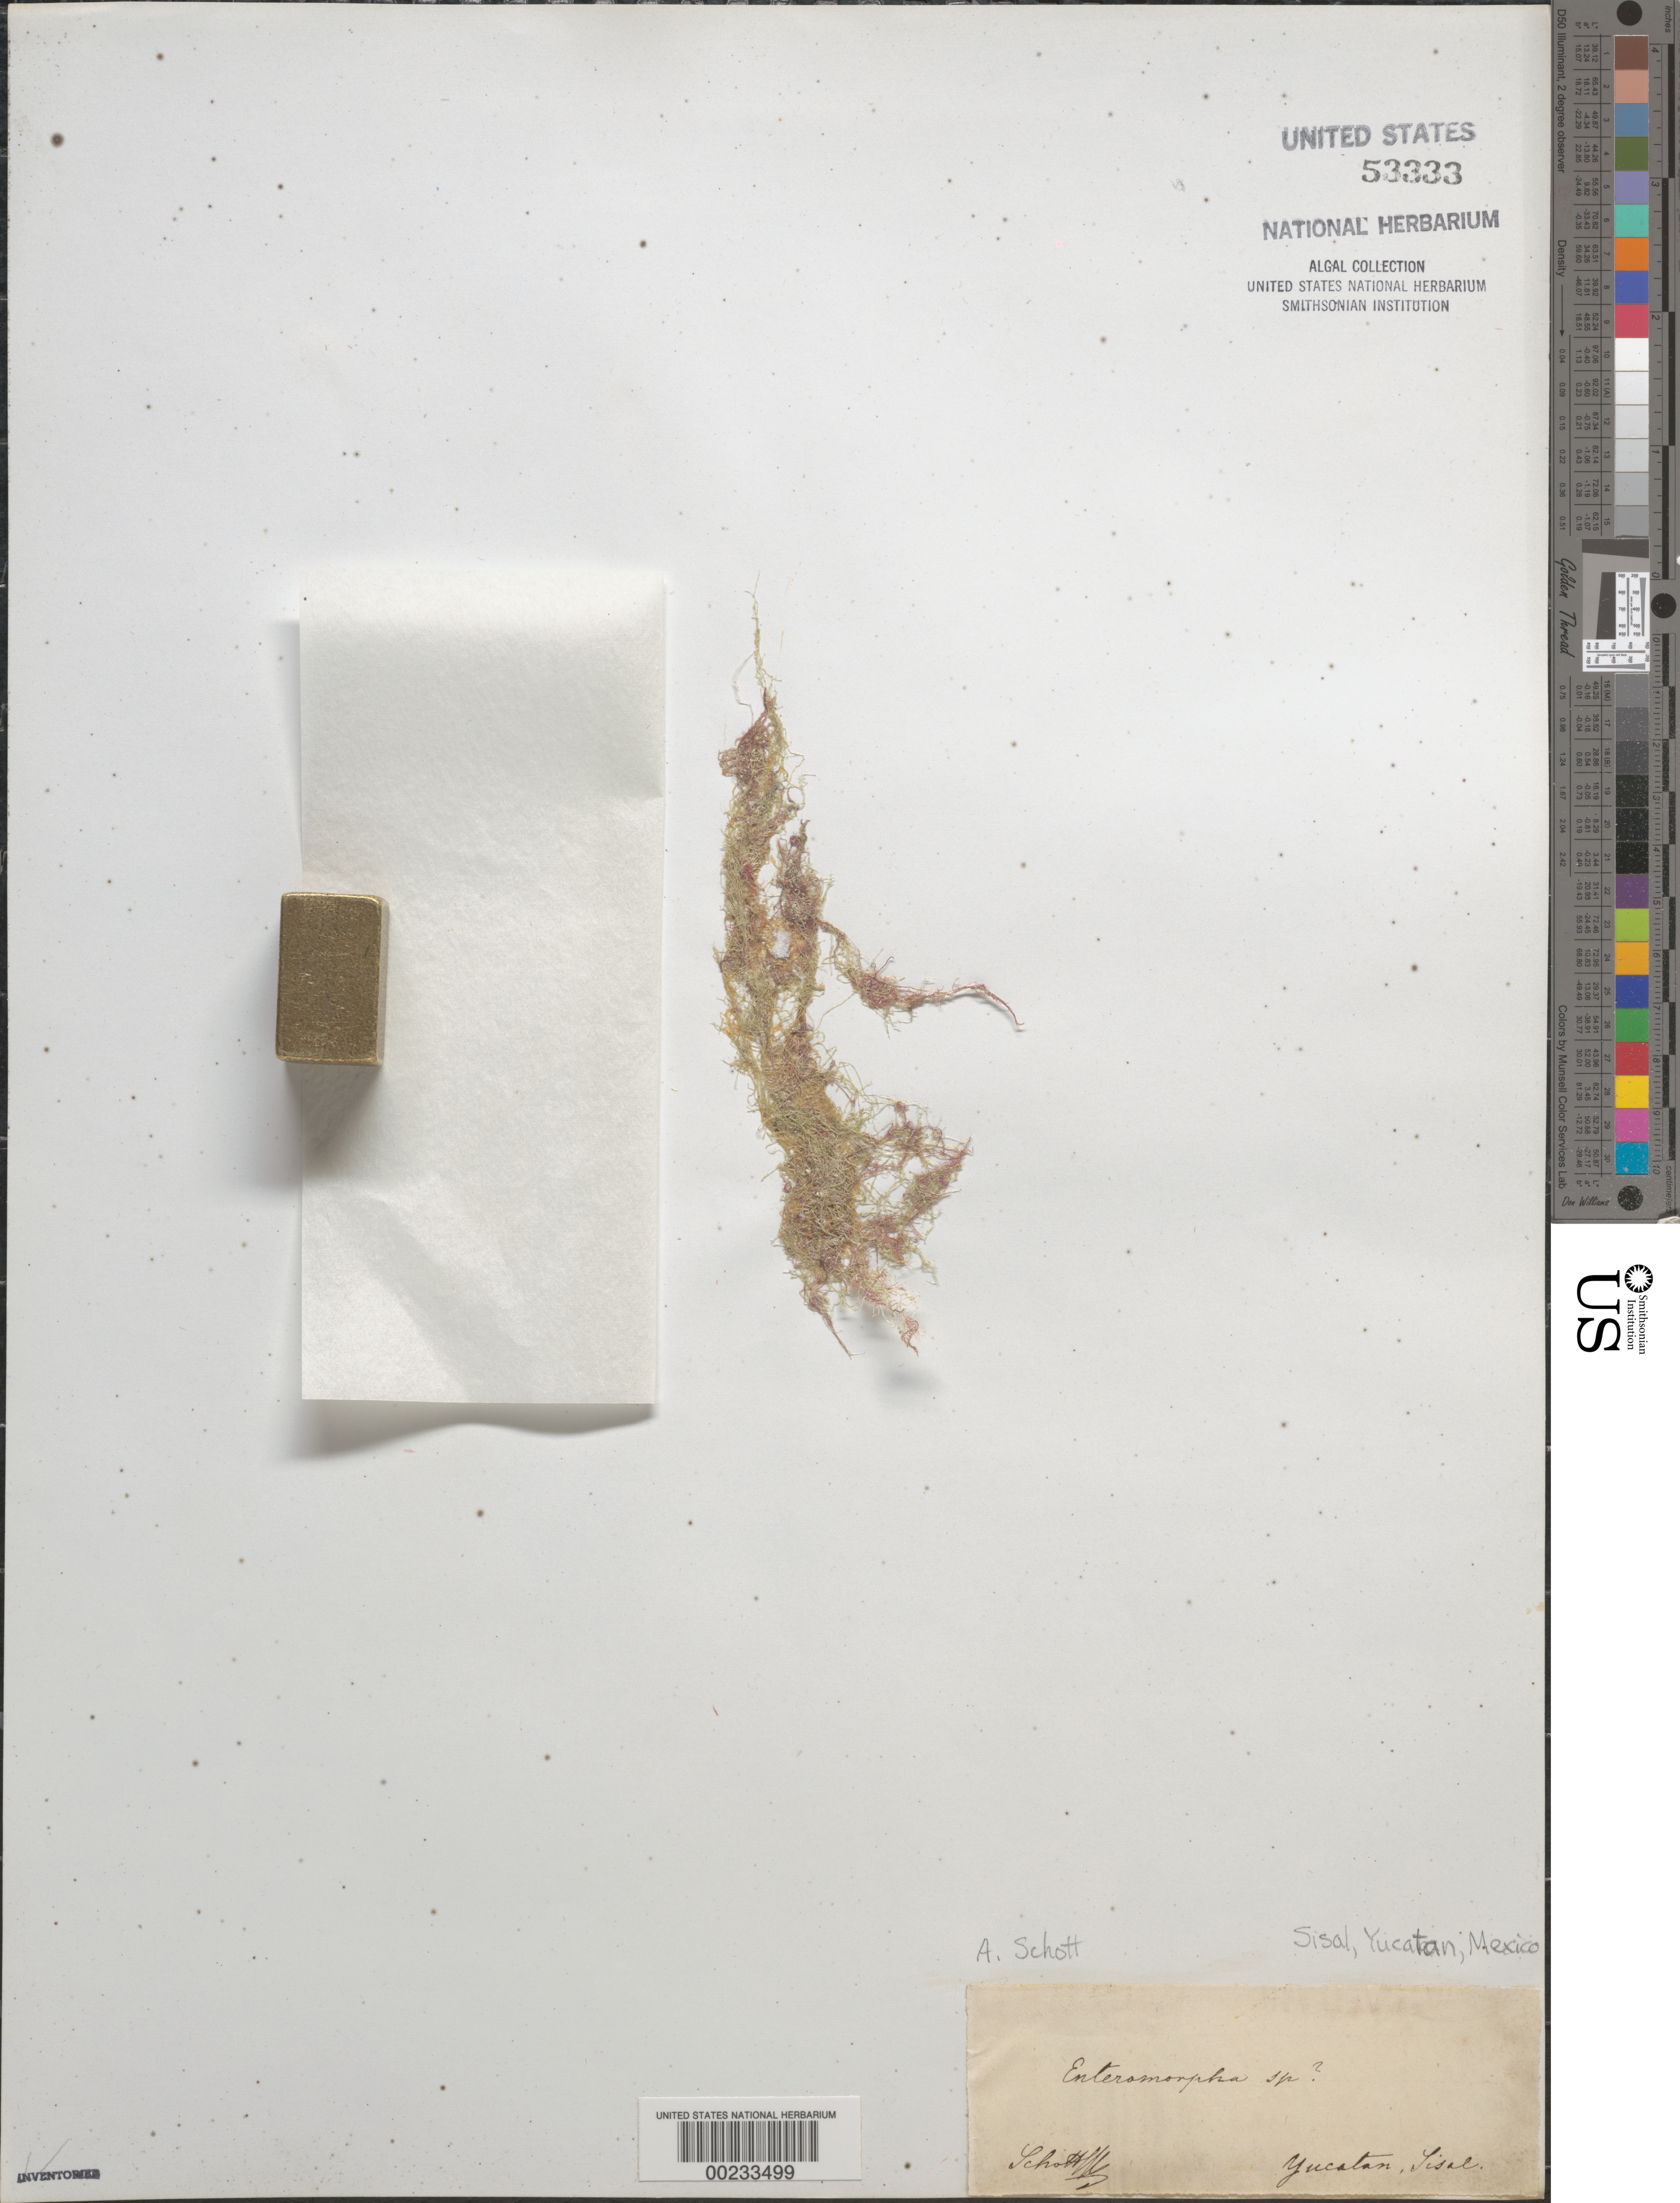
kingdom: Plantae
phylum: Chlorophyta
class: Ulvophyceae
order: Ulvales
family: Ulvaceae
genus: Ulva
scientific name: Ulva sp.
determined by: Algae name updating Project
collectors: A. C. V. Schott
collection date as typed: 18--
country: Mexico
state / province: Yucatan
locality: Sisal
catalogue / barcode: US 53333